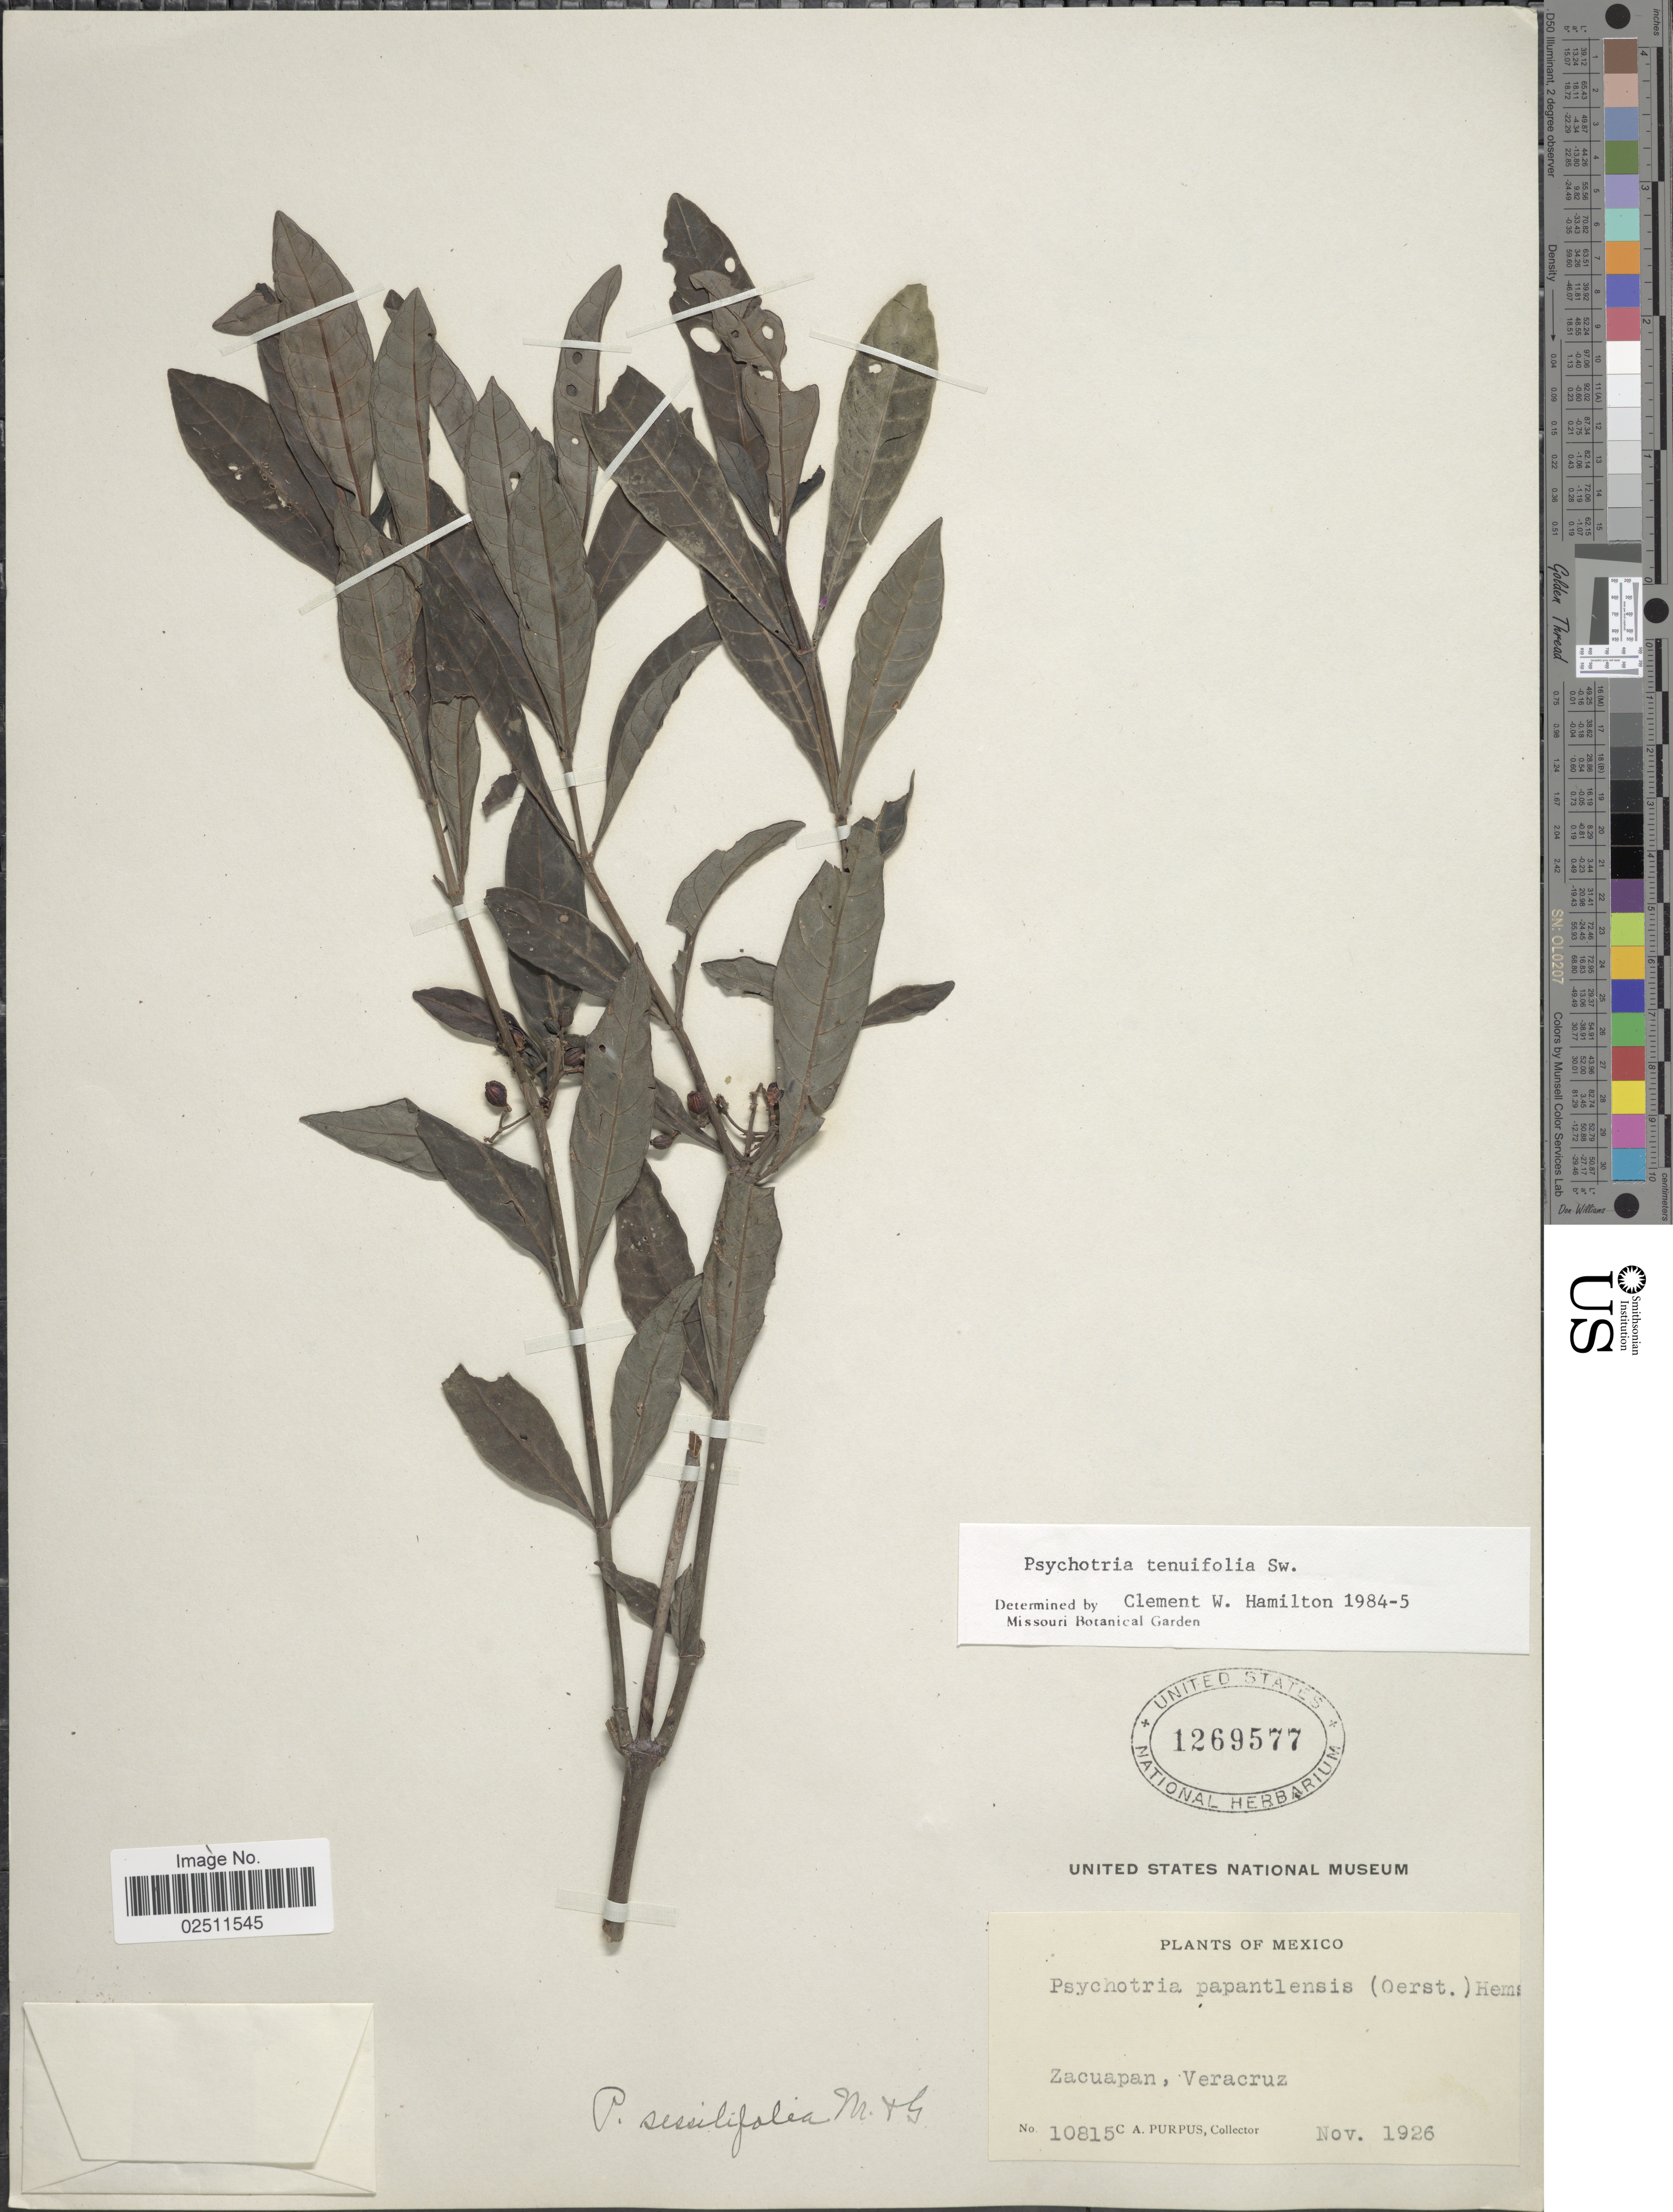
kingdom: Plantae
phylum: Tracheophyta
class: Magnoliopsida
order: Gentianales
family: Rubiaceae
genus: Psychotria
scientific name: Psychotria tenuifolia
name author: Sw.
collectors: C. A. Purpus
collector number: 10815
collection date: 1926-11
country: Mexico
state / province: Veracruz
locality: Zacuapan, Veracruz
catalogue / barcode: US 1269577